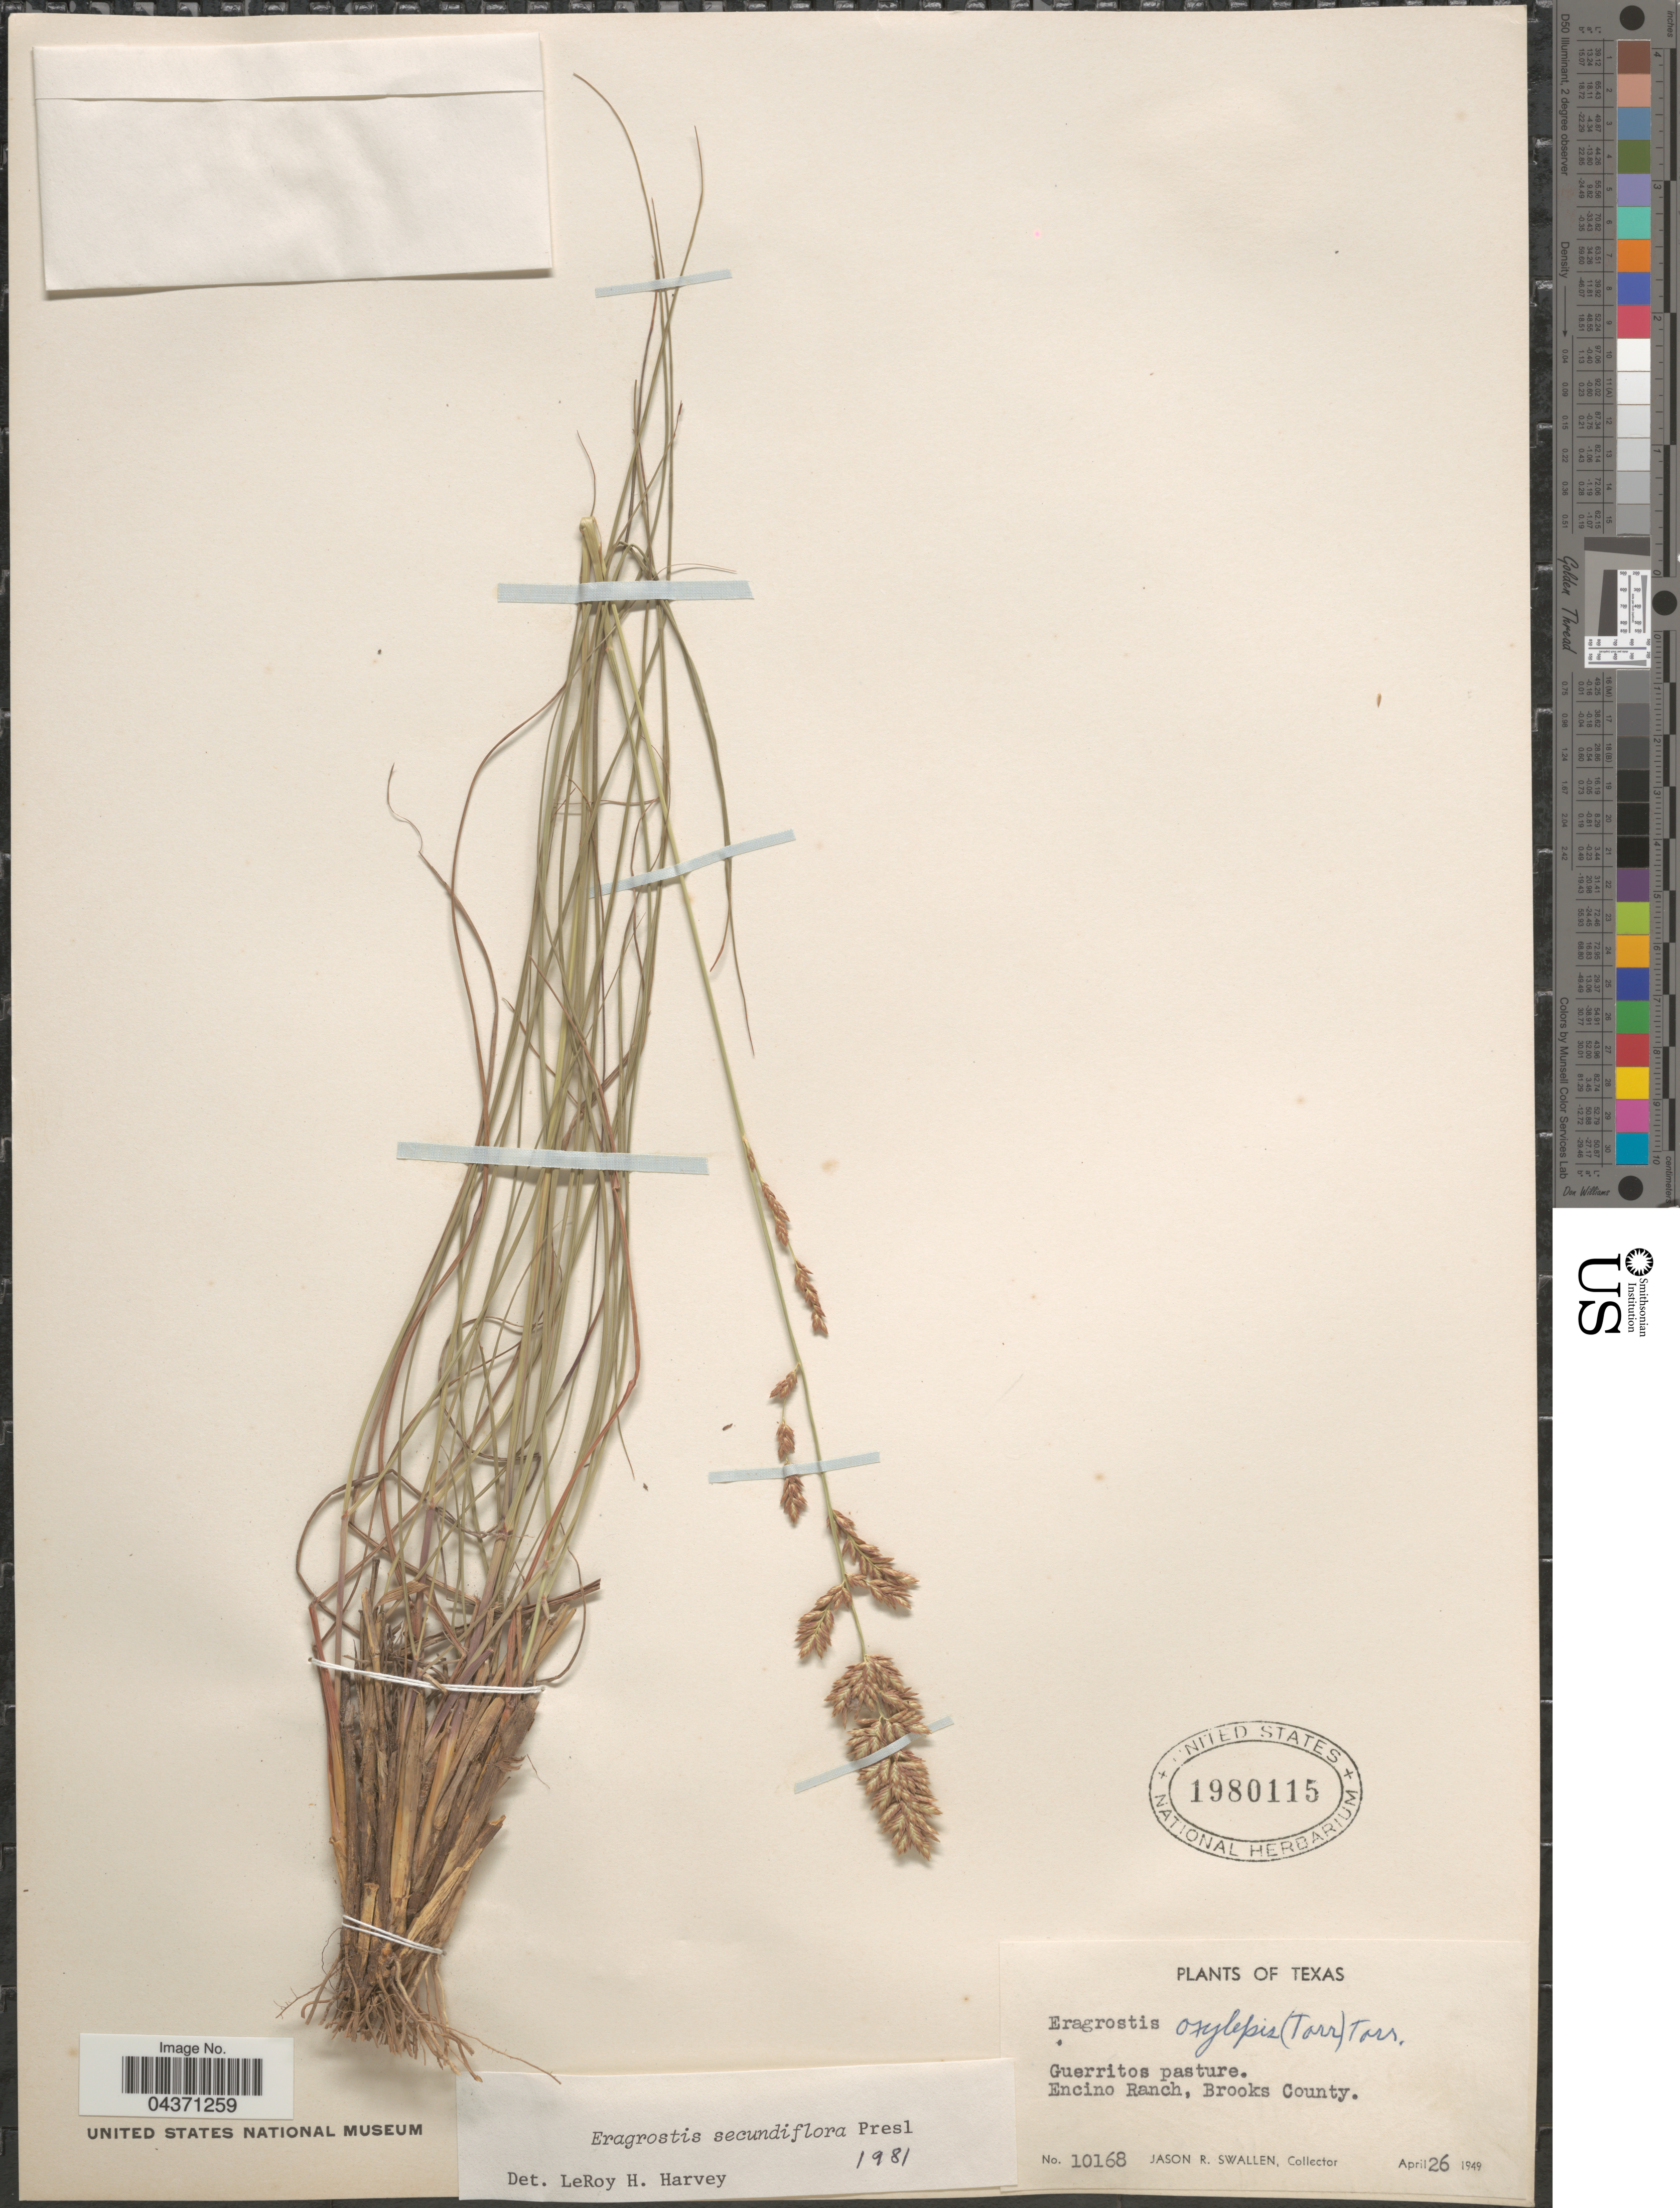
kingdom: Plantae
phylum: Tracheophyta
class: Liliopsida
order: Poales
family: Poaceae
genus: Eragrostis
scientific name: Eragrostis secundiflora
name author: J. Presl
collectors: J. R. Swallen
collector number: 10168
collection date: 1949-04-26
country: United States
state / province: Texas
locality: Guerritos pasture. Encino Ranch, Brooks County.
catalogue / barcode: US 1980115